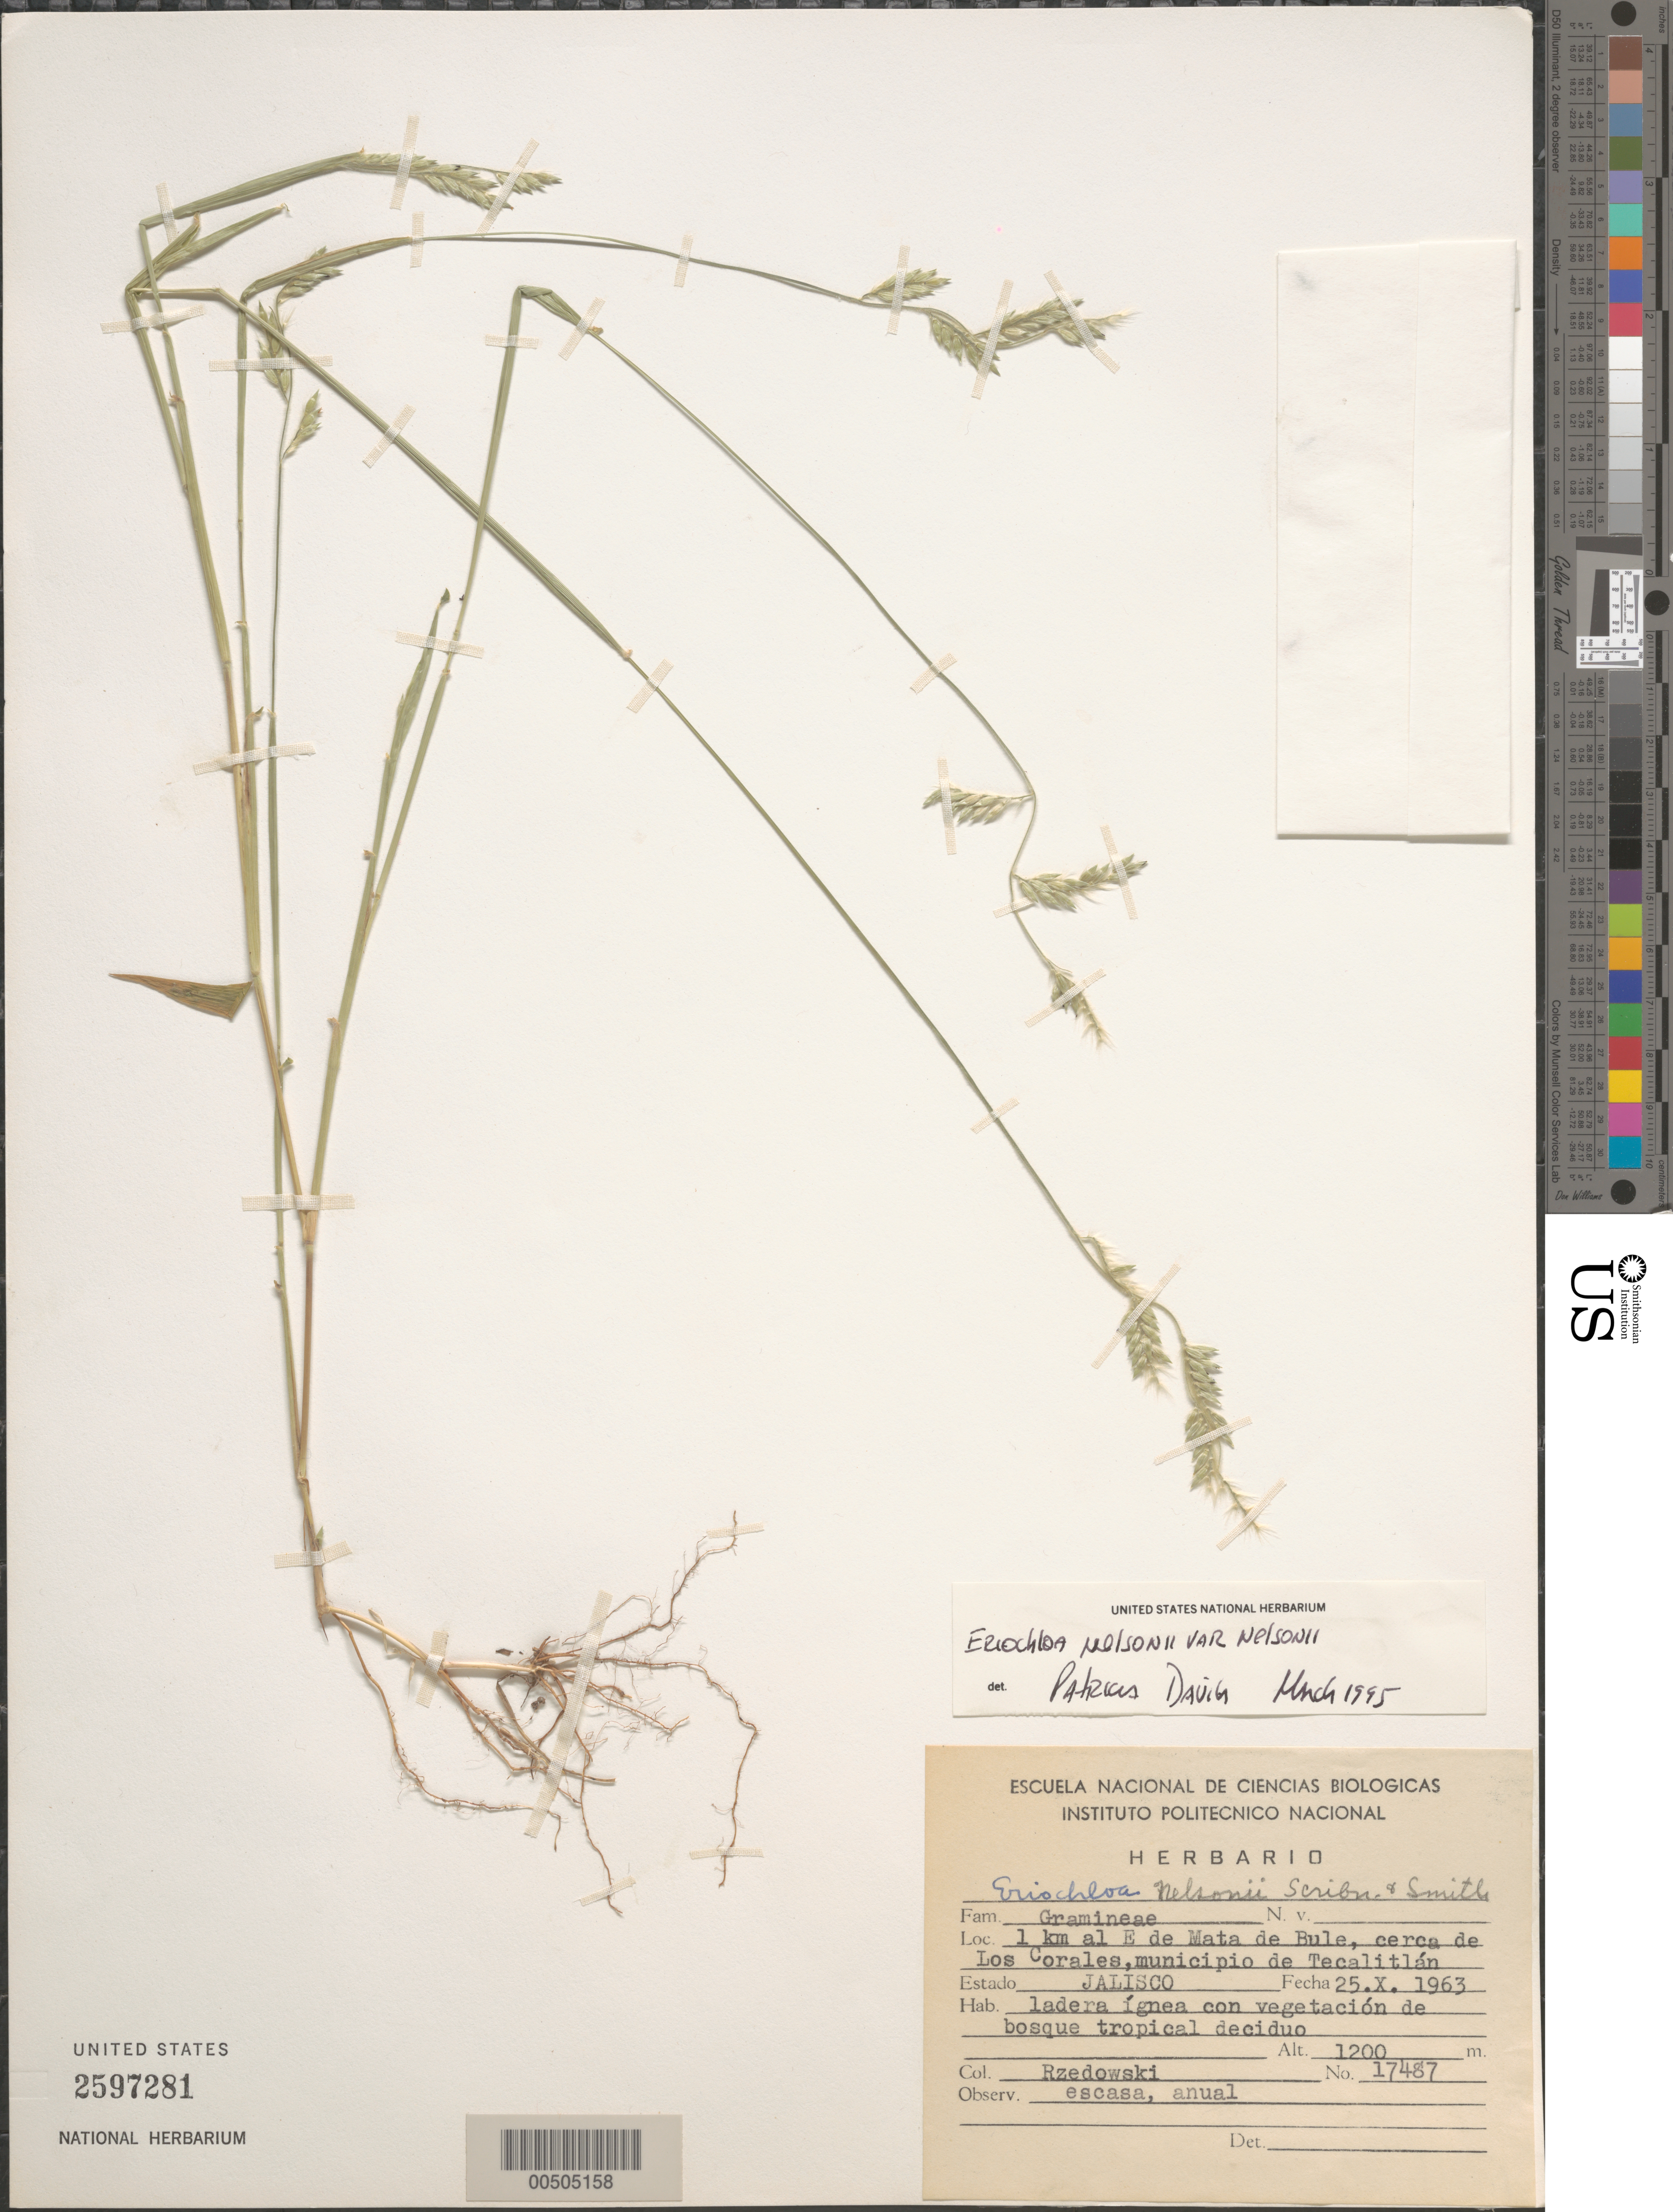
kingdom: Plantae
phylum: Tracheophyta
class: Liliopsida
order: Poales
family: Poaceae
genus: Eriochloa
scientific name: Eriochloa nelsonii var. nelsonii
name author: Scribn. & J.G. Sm.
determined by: Dávila, P. D.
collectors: J. Rzedowski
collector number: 17487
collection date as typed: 25 Oct 1963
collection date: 1963-10-25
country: Mexico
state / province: Jalisco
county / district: Tecalitlán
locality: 1 km E of Mata de Bule, cerca de Los Corales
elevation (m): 1200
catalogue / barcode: US 2597281